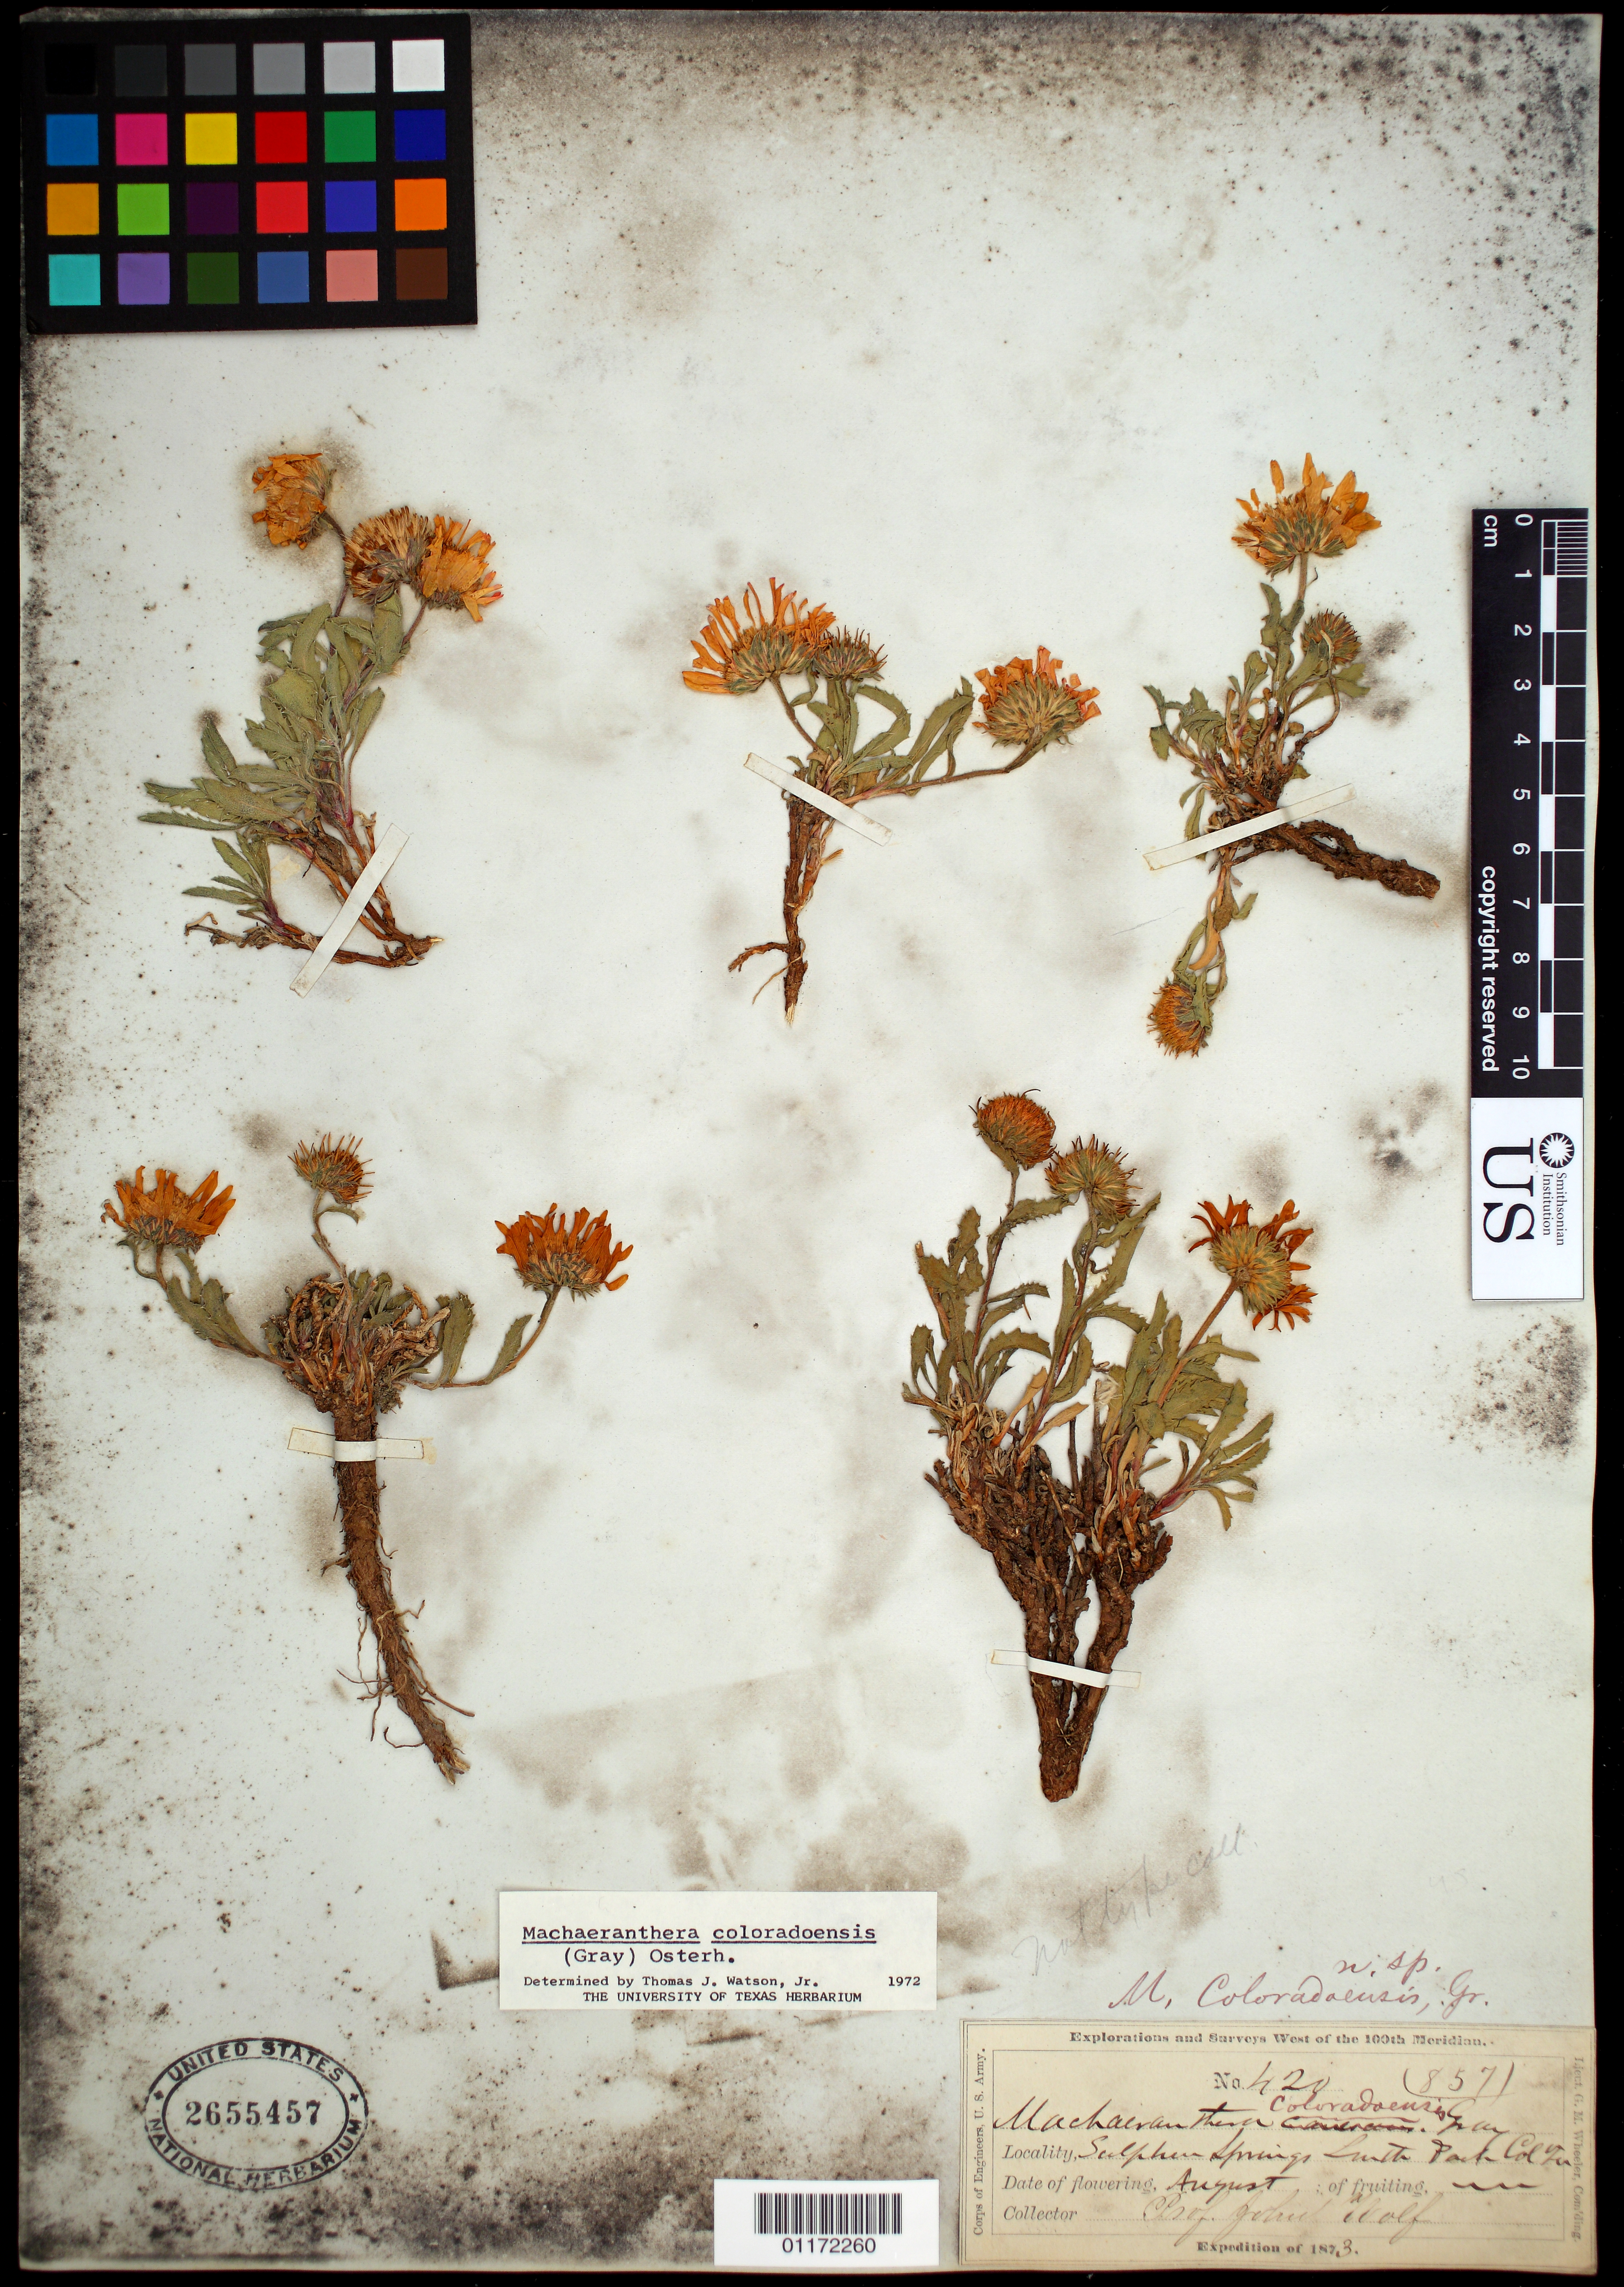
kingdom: Plantae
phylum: Tracheophyta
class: Magnoliopsida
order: Asterales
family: Asteraceae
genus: Machaeranthera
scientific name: Machaeranthera coloradoensis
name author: (A. Gray) Osterh.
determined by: Watson, T. J.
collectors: J. Wolf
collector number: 420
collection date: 1873-08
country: United States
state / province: Colorado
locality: South Park, Col.ter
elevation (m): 1829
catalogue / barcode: US 2655457